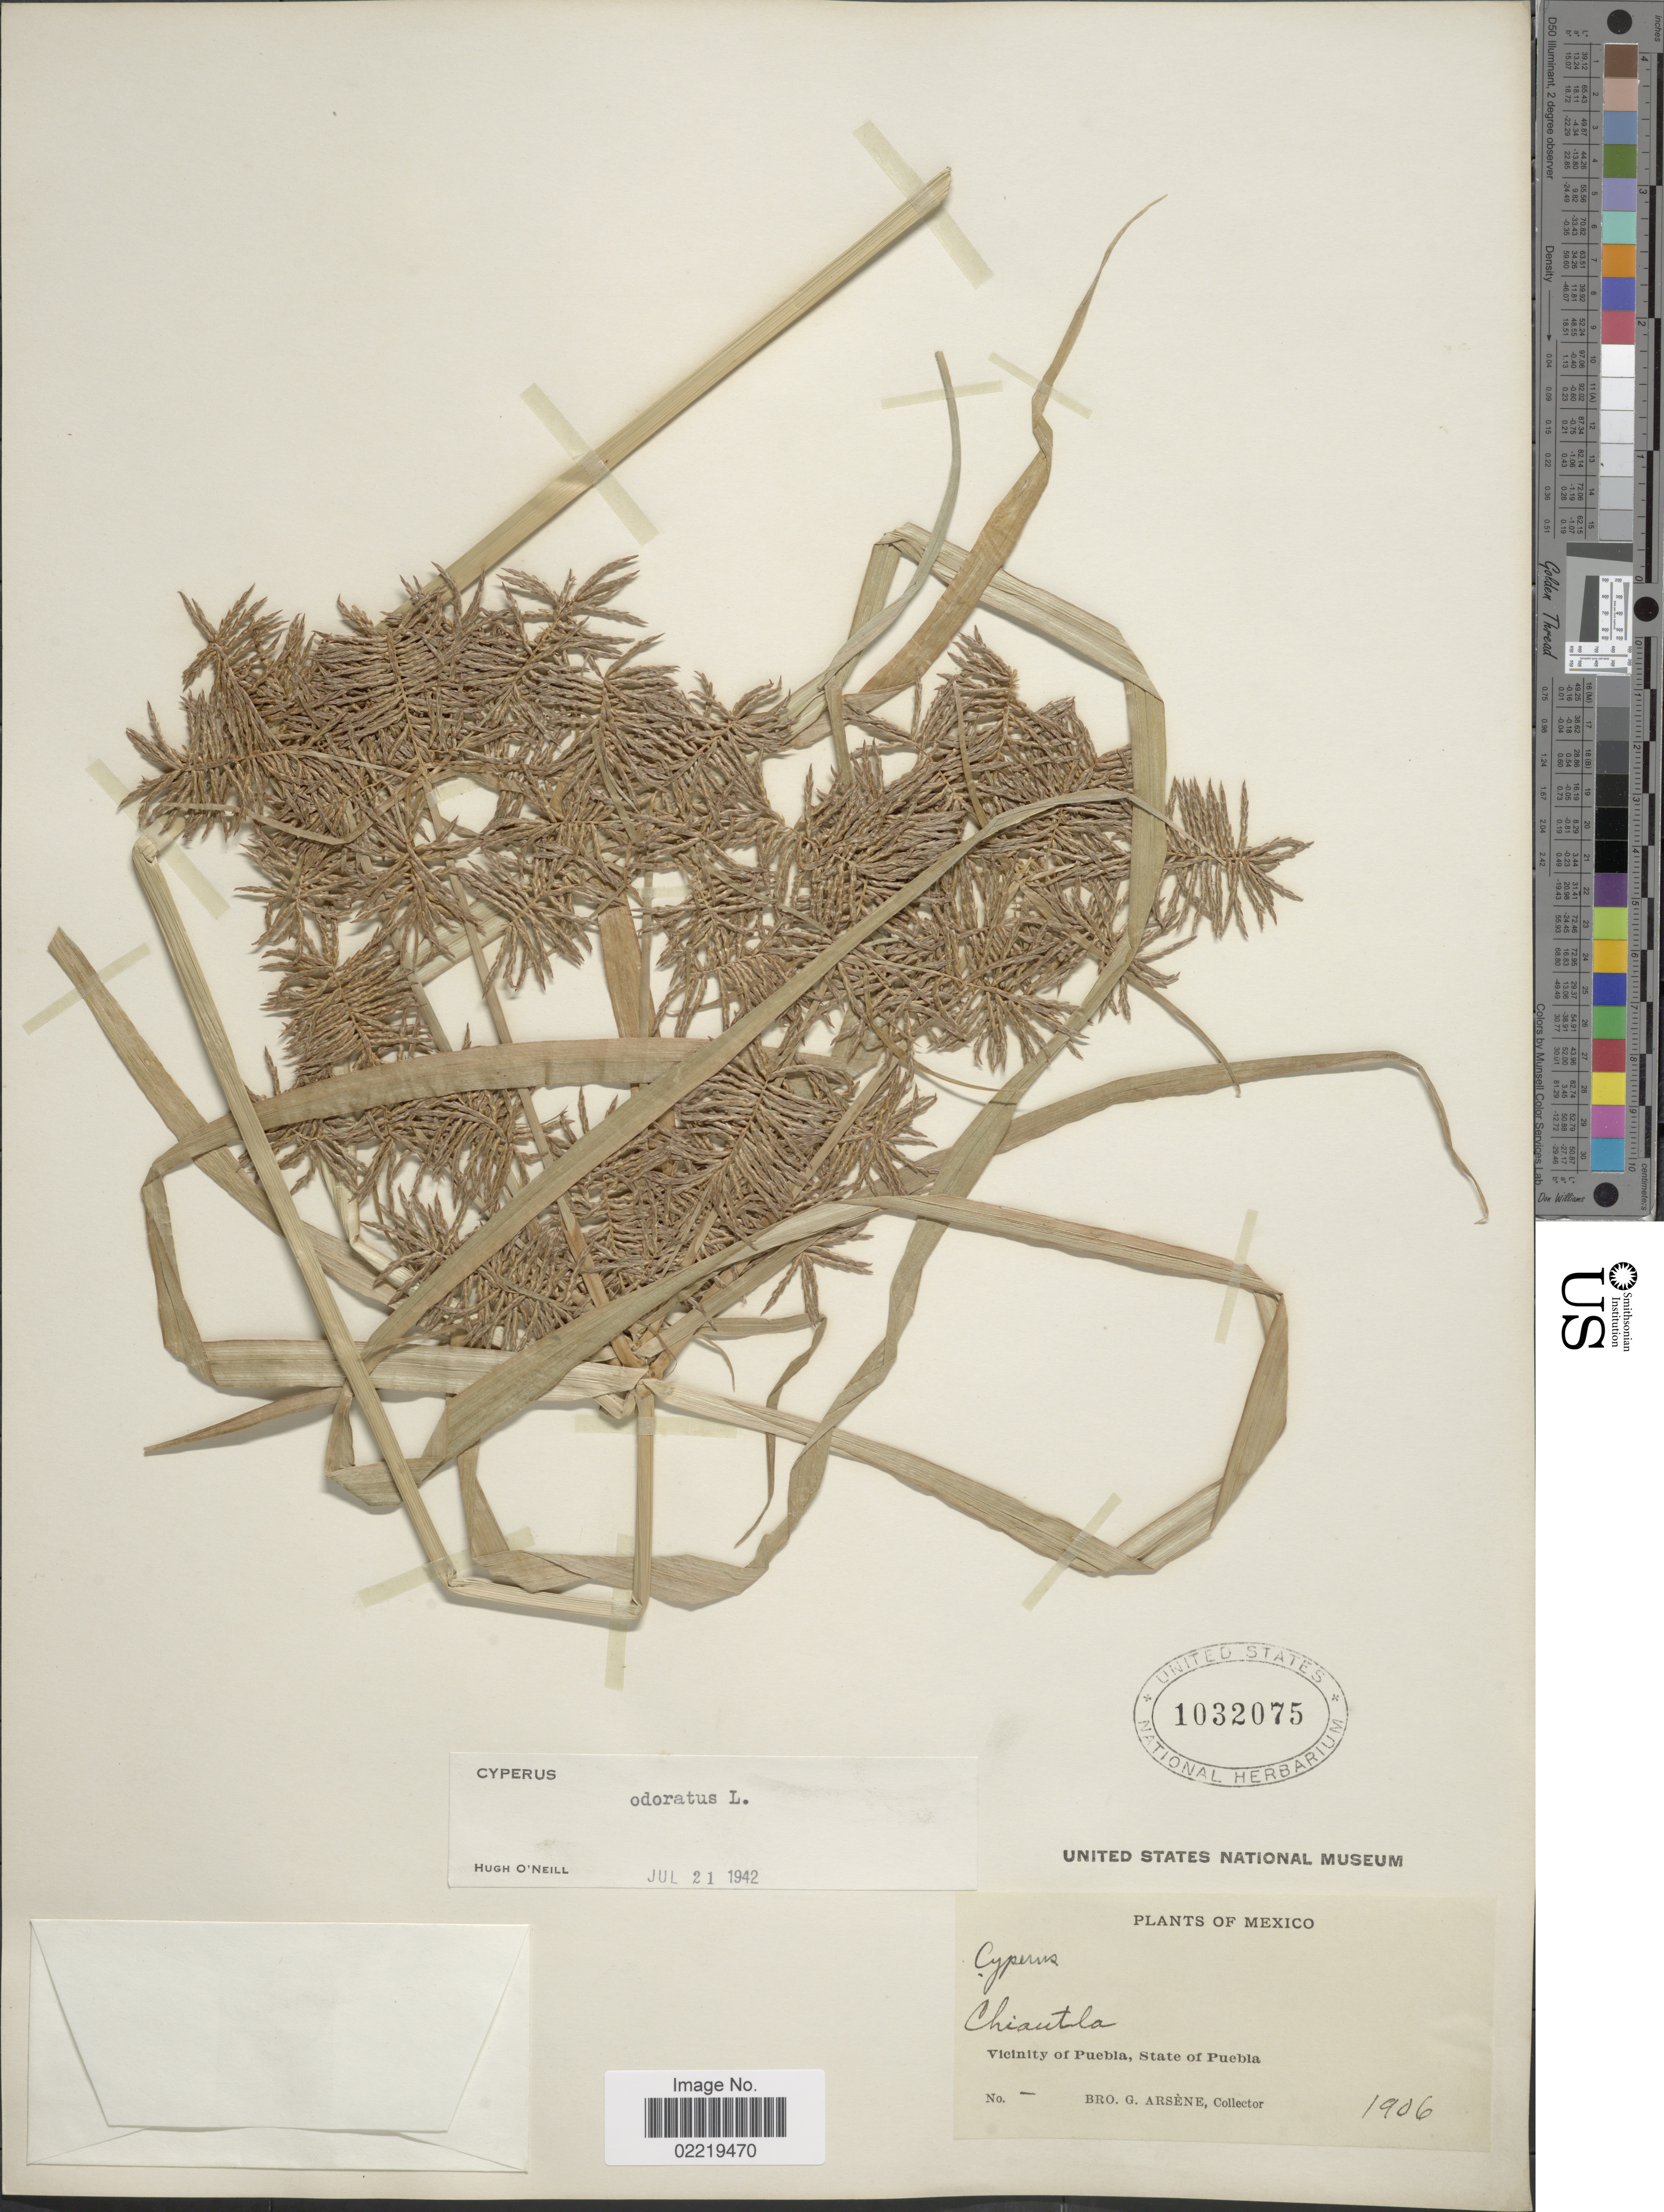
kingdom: Plantae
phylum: Tracheophyta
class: Liliopsida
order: Poales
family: Cyperaceae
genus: Cyperus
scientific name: Cyperus odoratus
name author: L.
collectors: Bro. G. Arsène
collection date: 1906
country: Mexico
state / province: Puebla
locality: Chiautla, Vicinity of Puebla.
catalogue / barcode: US 1032075